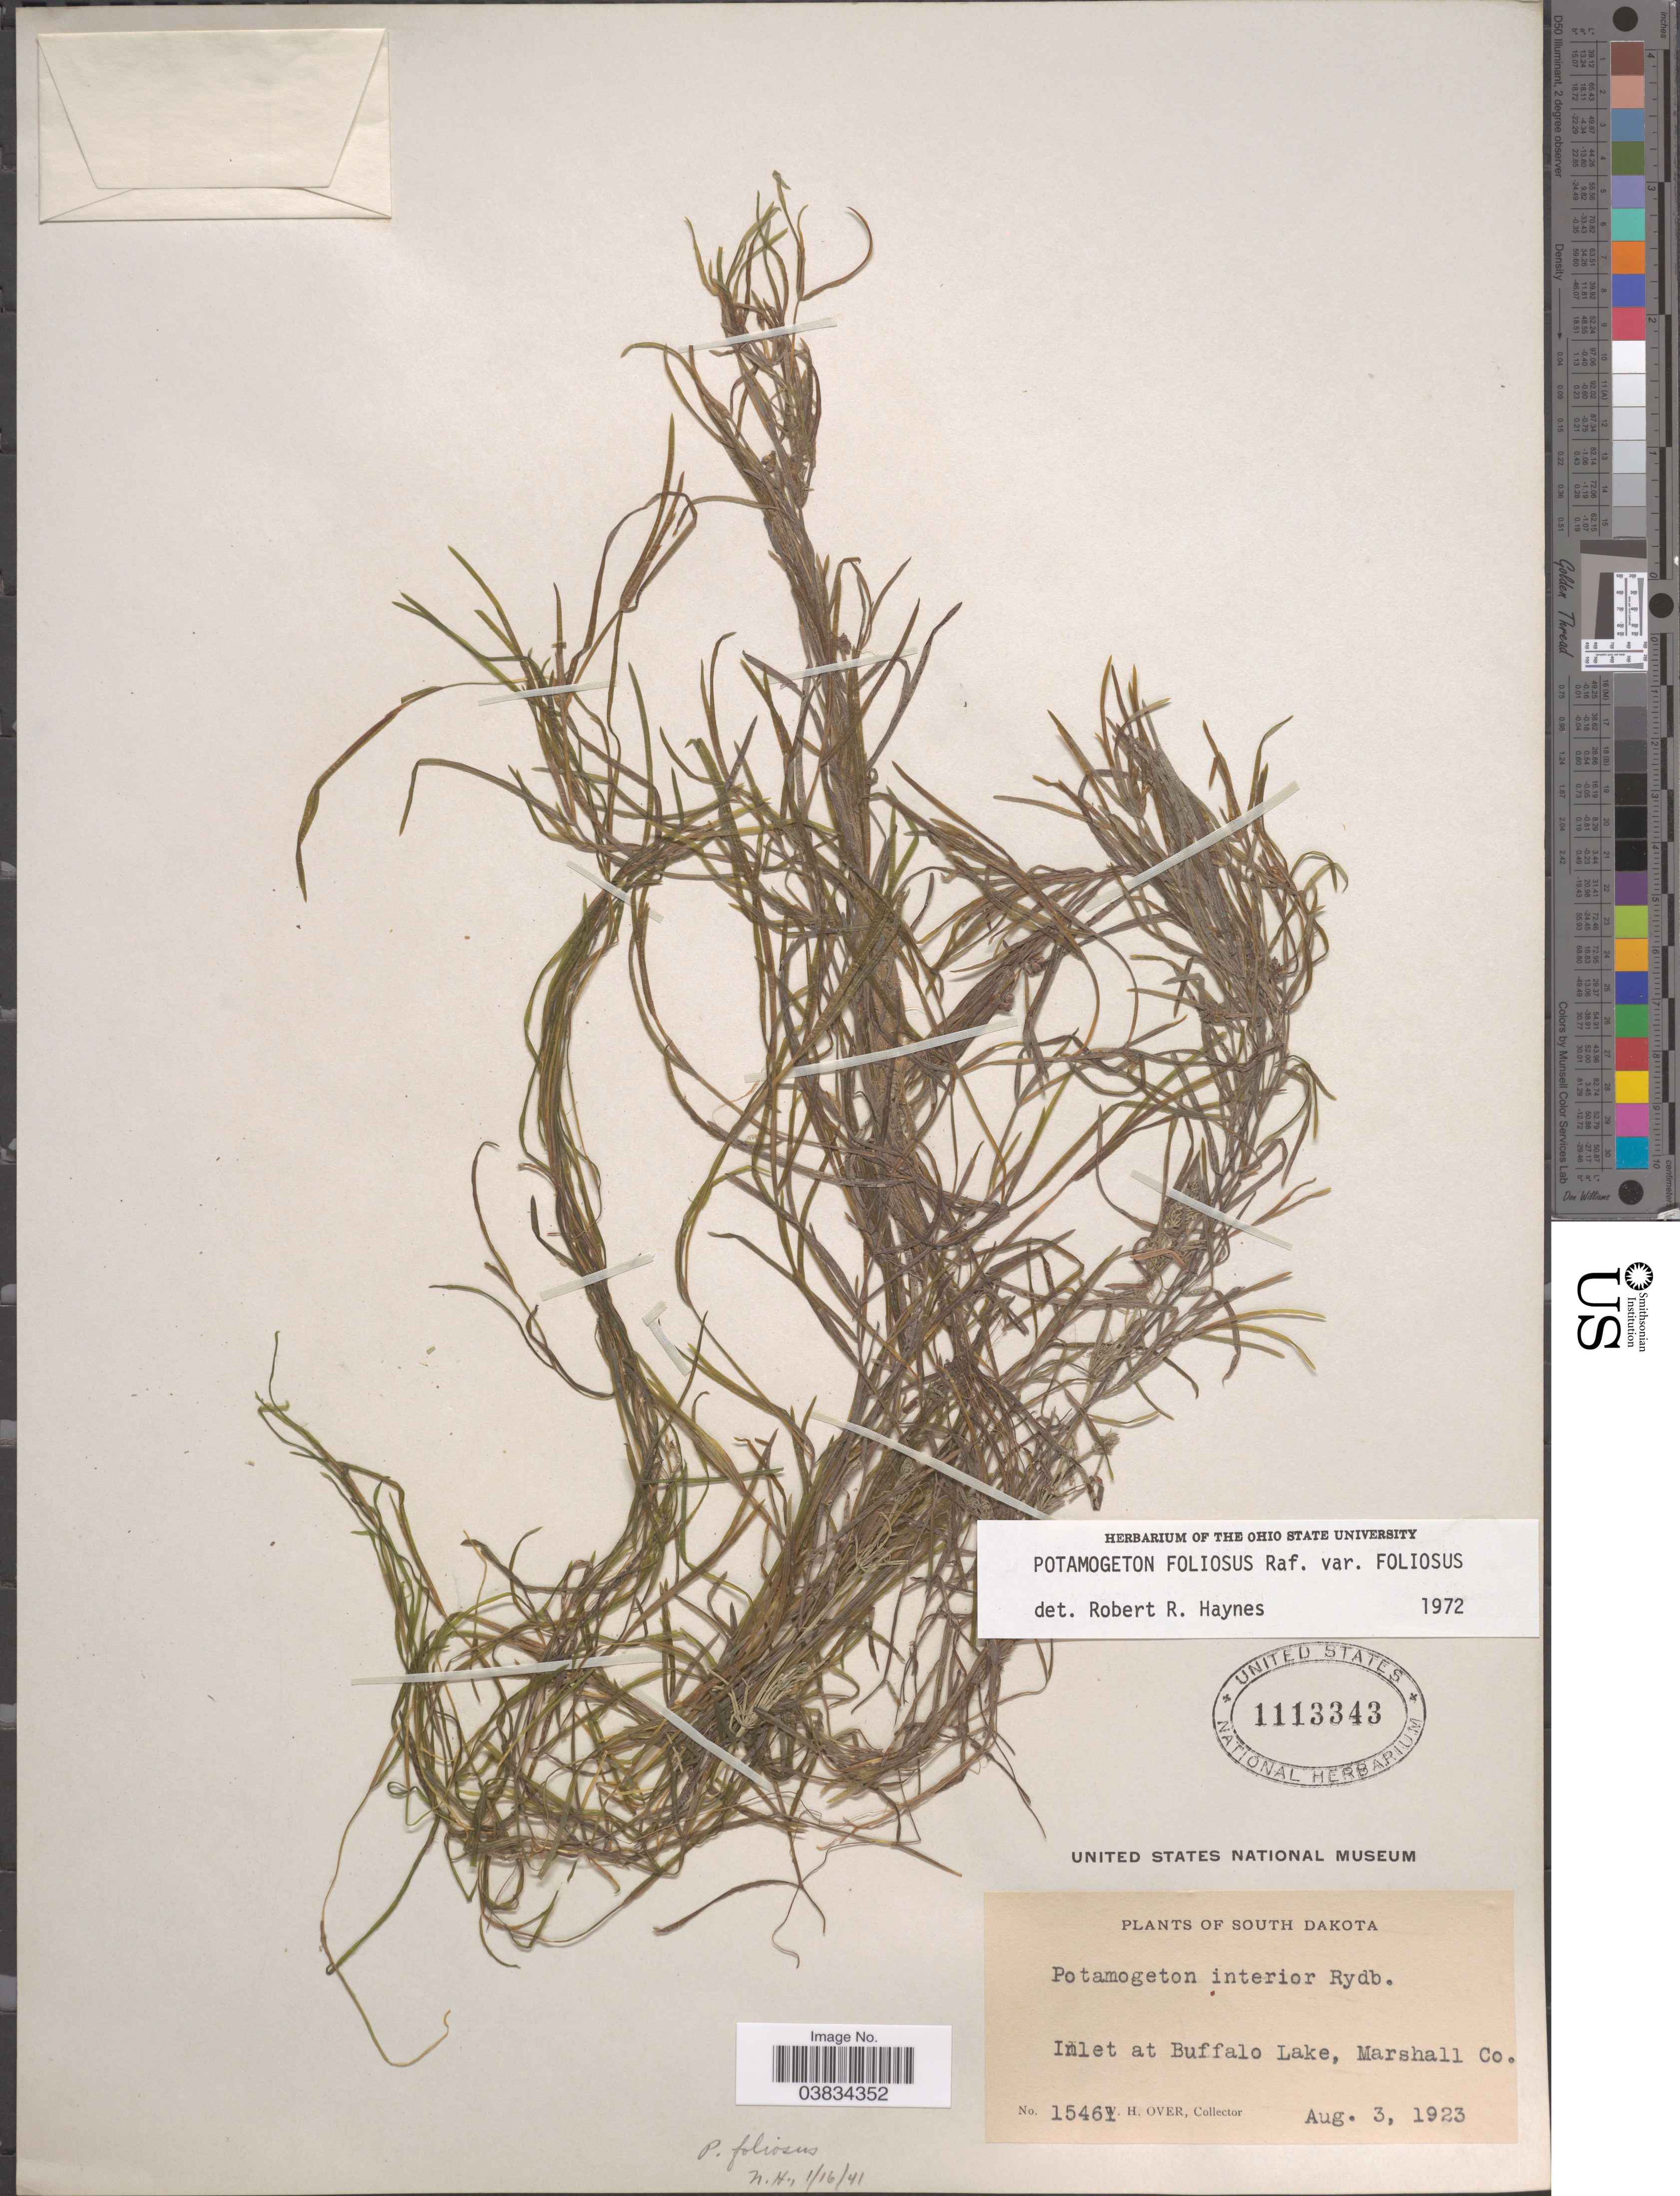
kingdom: Plantae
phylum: Tracheophyta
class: Liliopsida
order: Alismatales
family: Potamogetonaceae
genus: Potamogeton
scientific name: Potamogeton foliosus var. foliosus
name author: Raf.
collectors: H. Over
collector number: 15461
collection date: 1923-08-03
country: United States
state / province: South Dakota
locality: Inlet at Buffalo Lake, Marshall Co.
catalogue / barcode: US 1113343